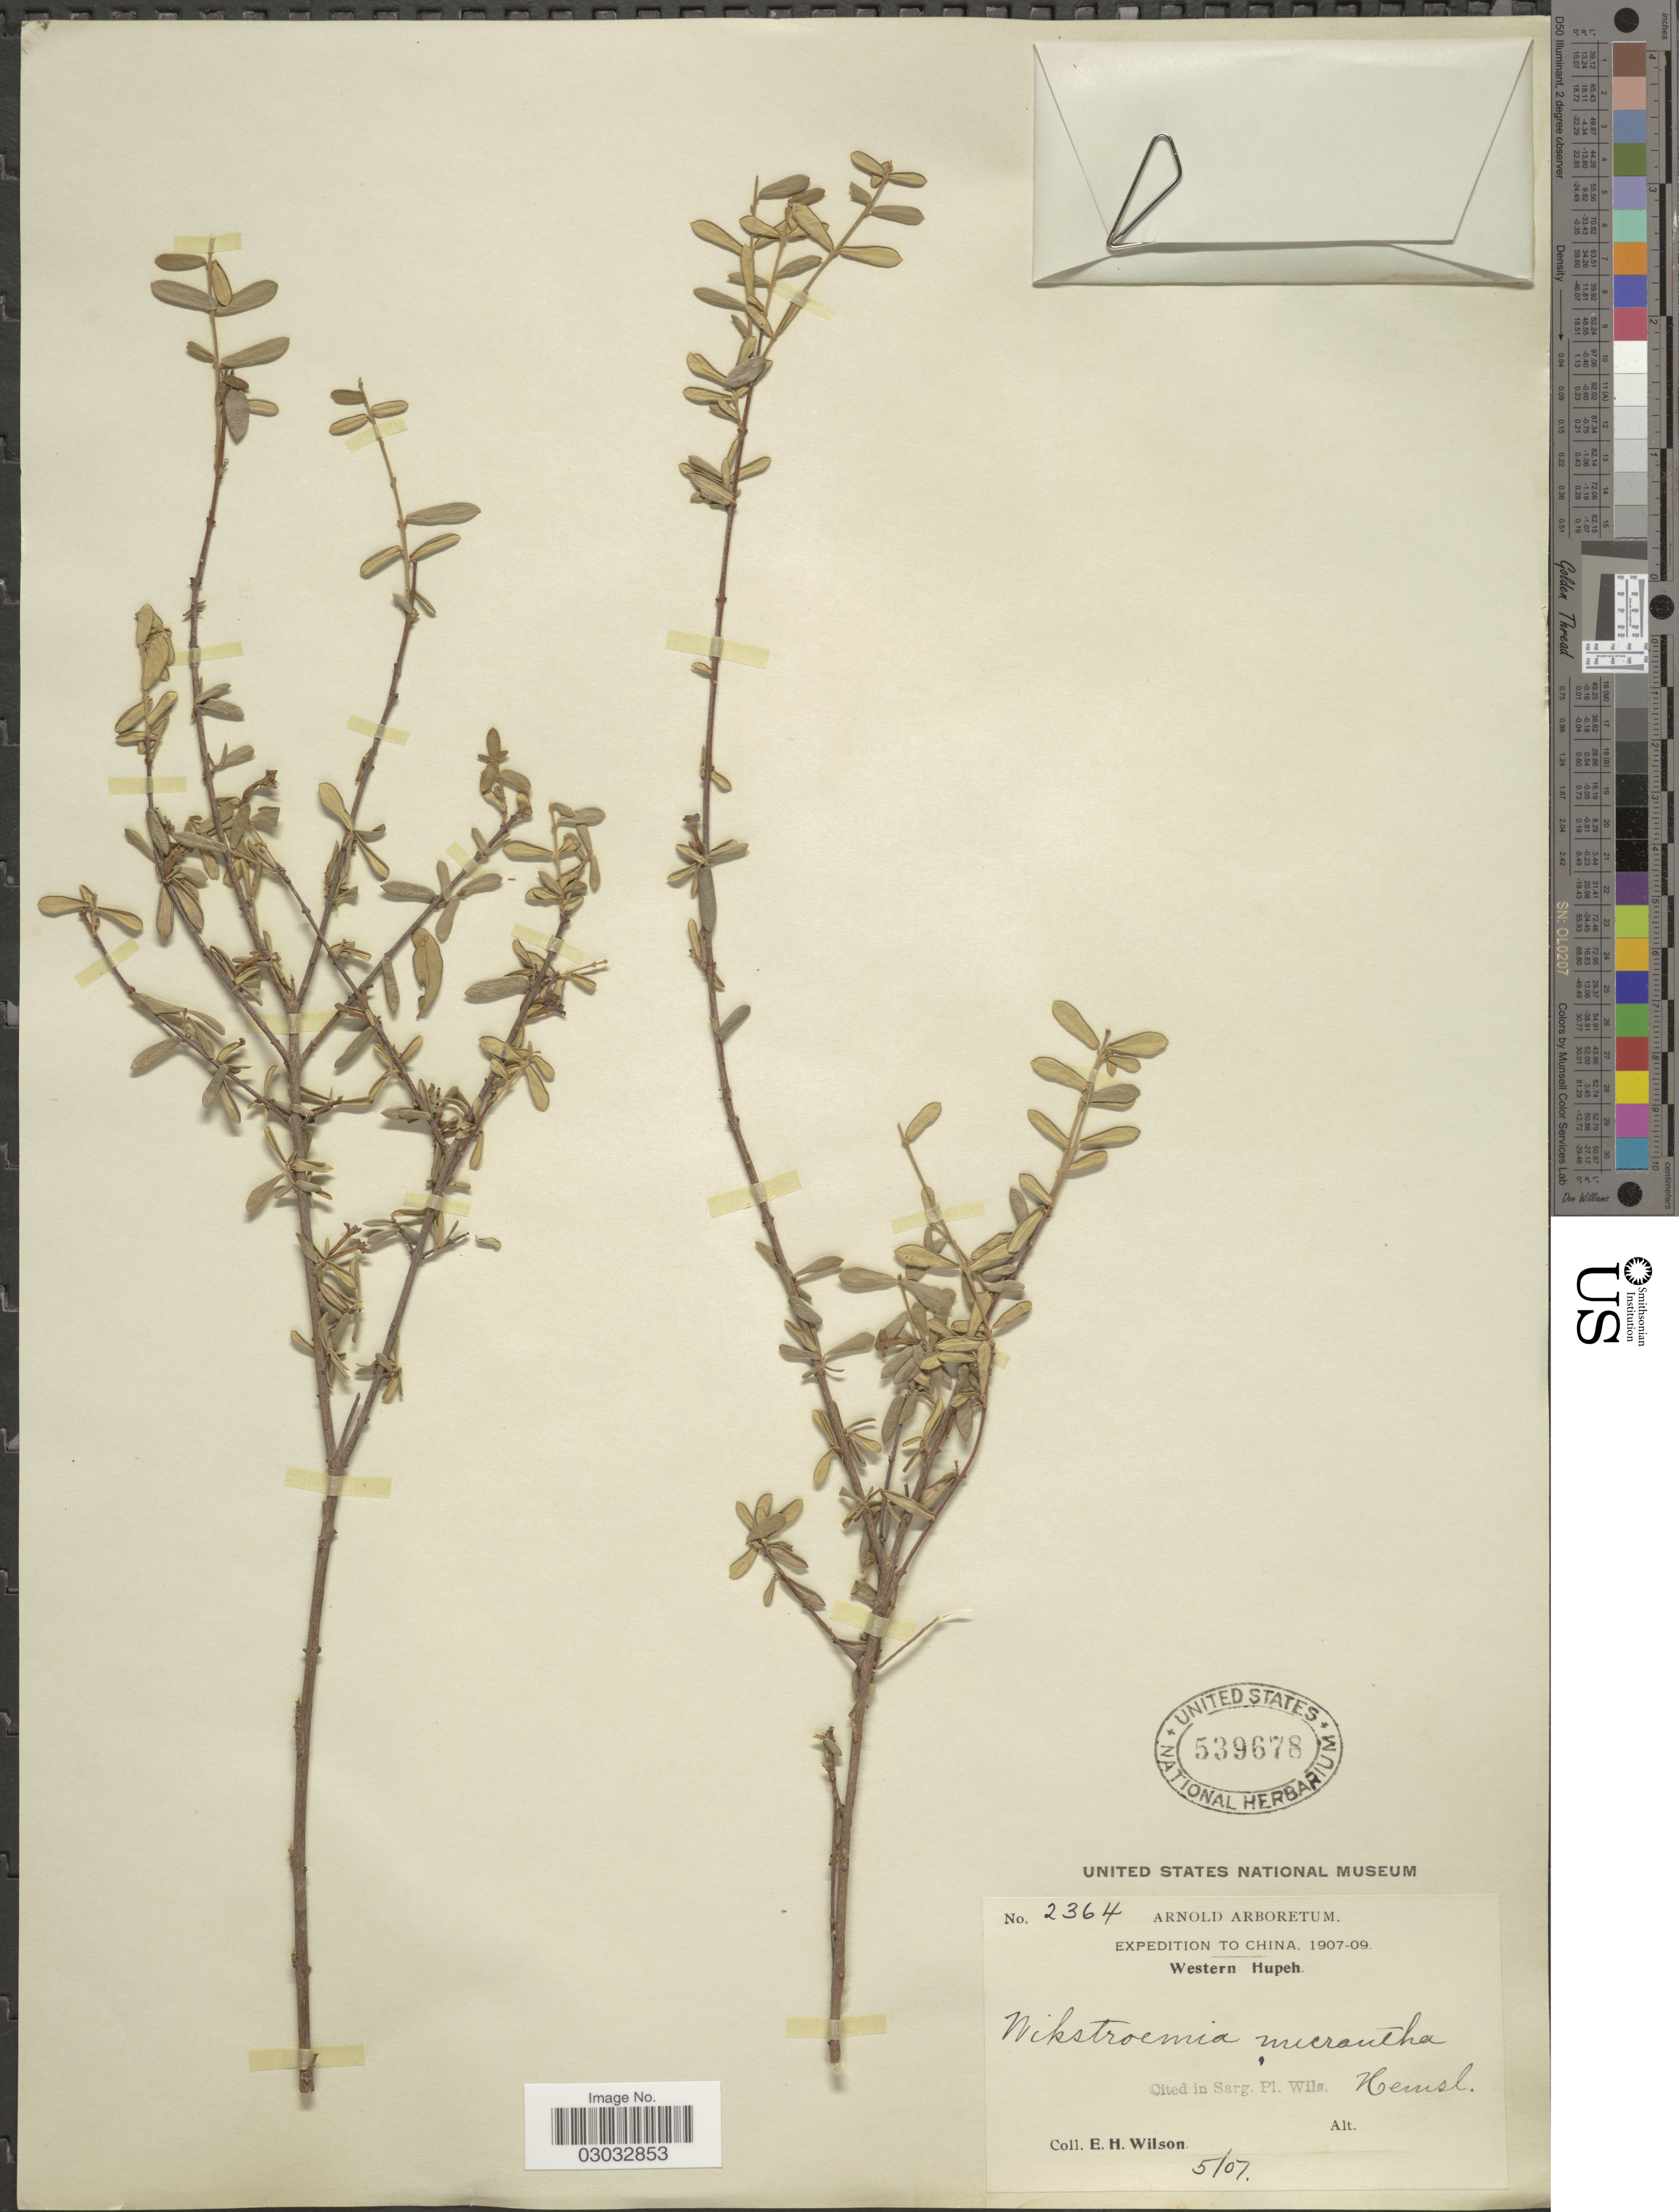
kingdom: Plantae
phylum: Tracheophyta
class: Magnoliopsida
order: Malvales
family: Thymelaeaceae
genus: Wikstroemia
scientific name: Wikstroemia micrantha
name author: Hemsl.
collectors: E. Wilson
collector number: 2364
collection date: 1907-05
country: China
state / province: Hubei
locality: Western Hupeh.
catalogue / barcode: US 539678